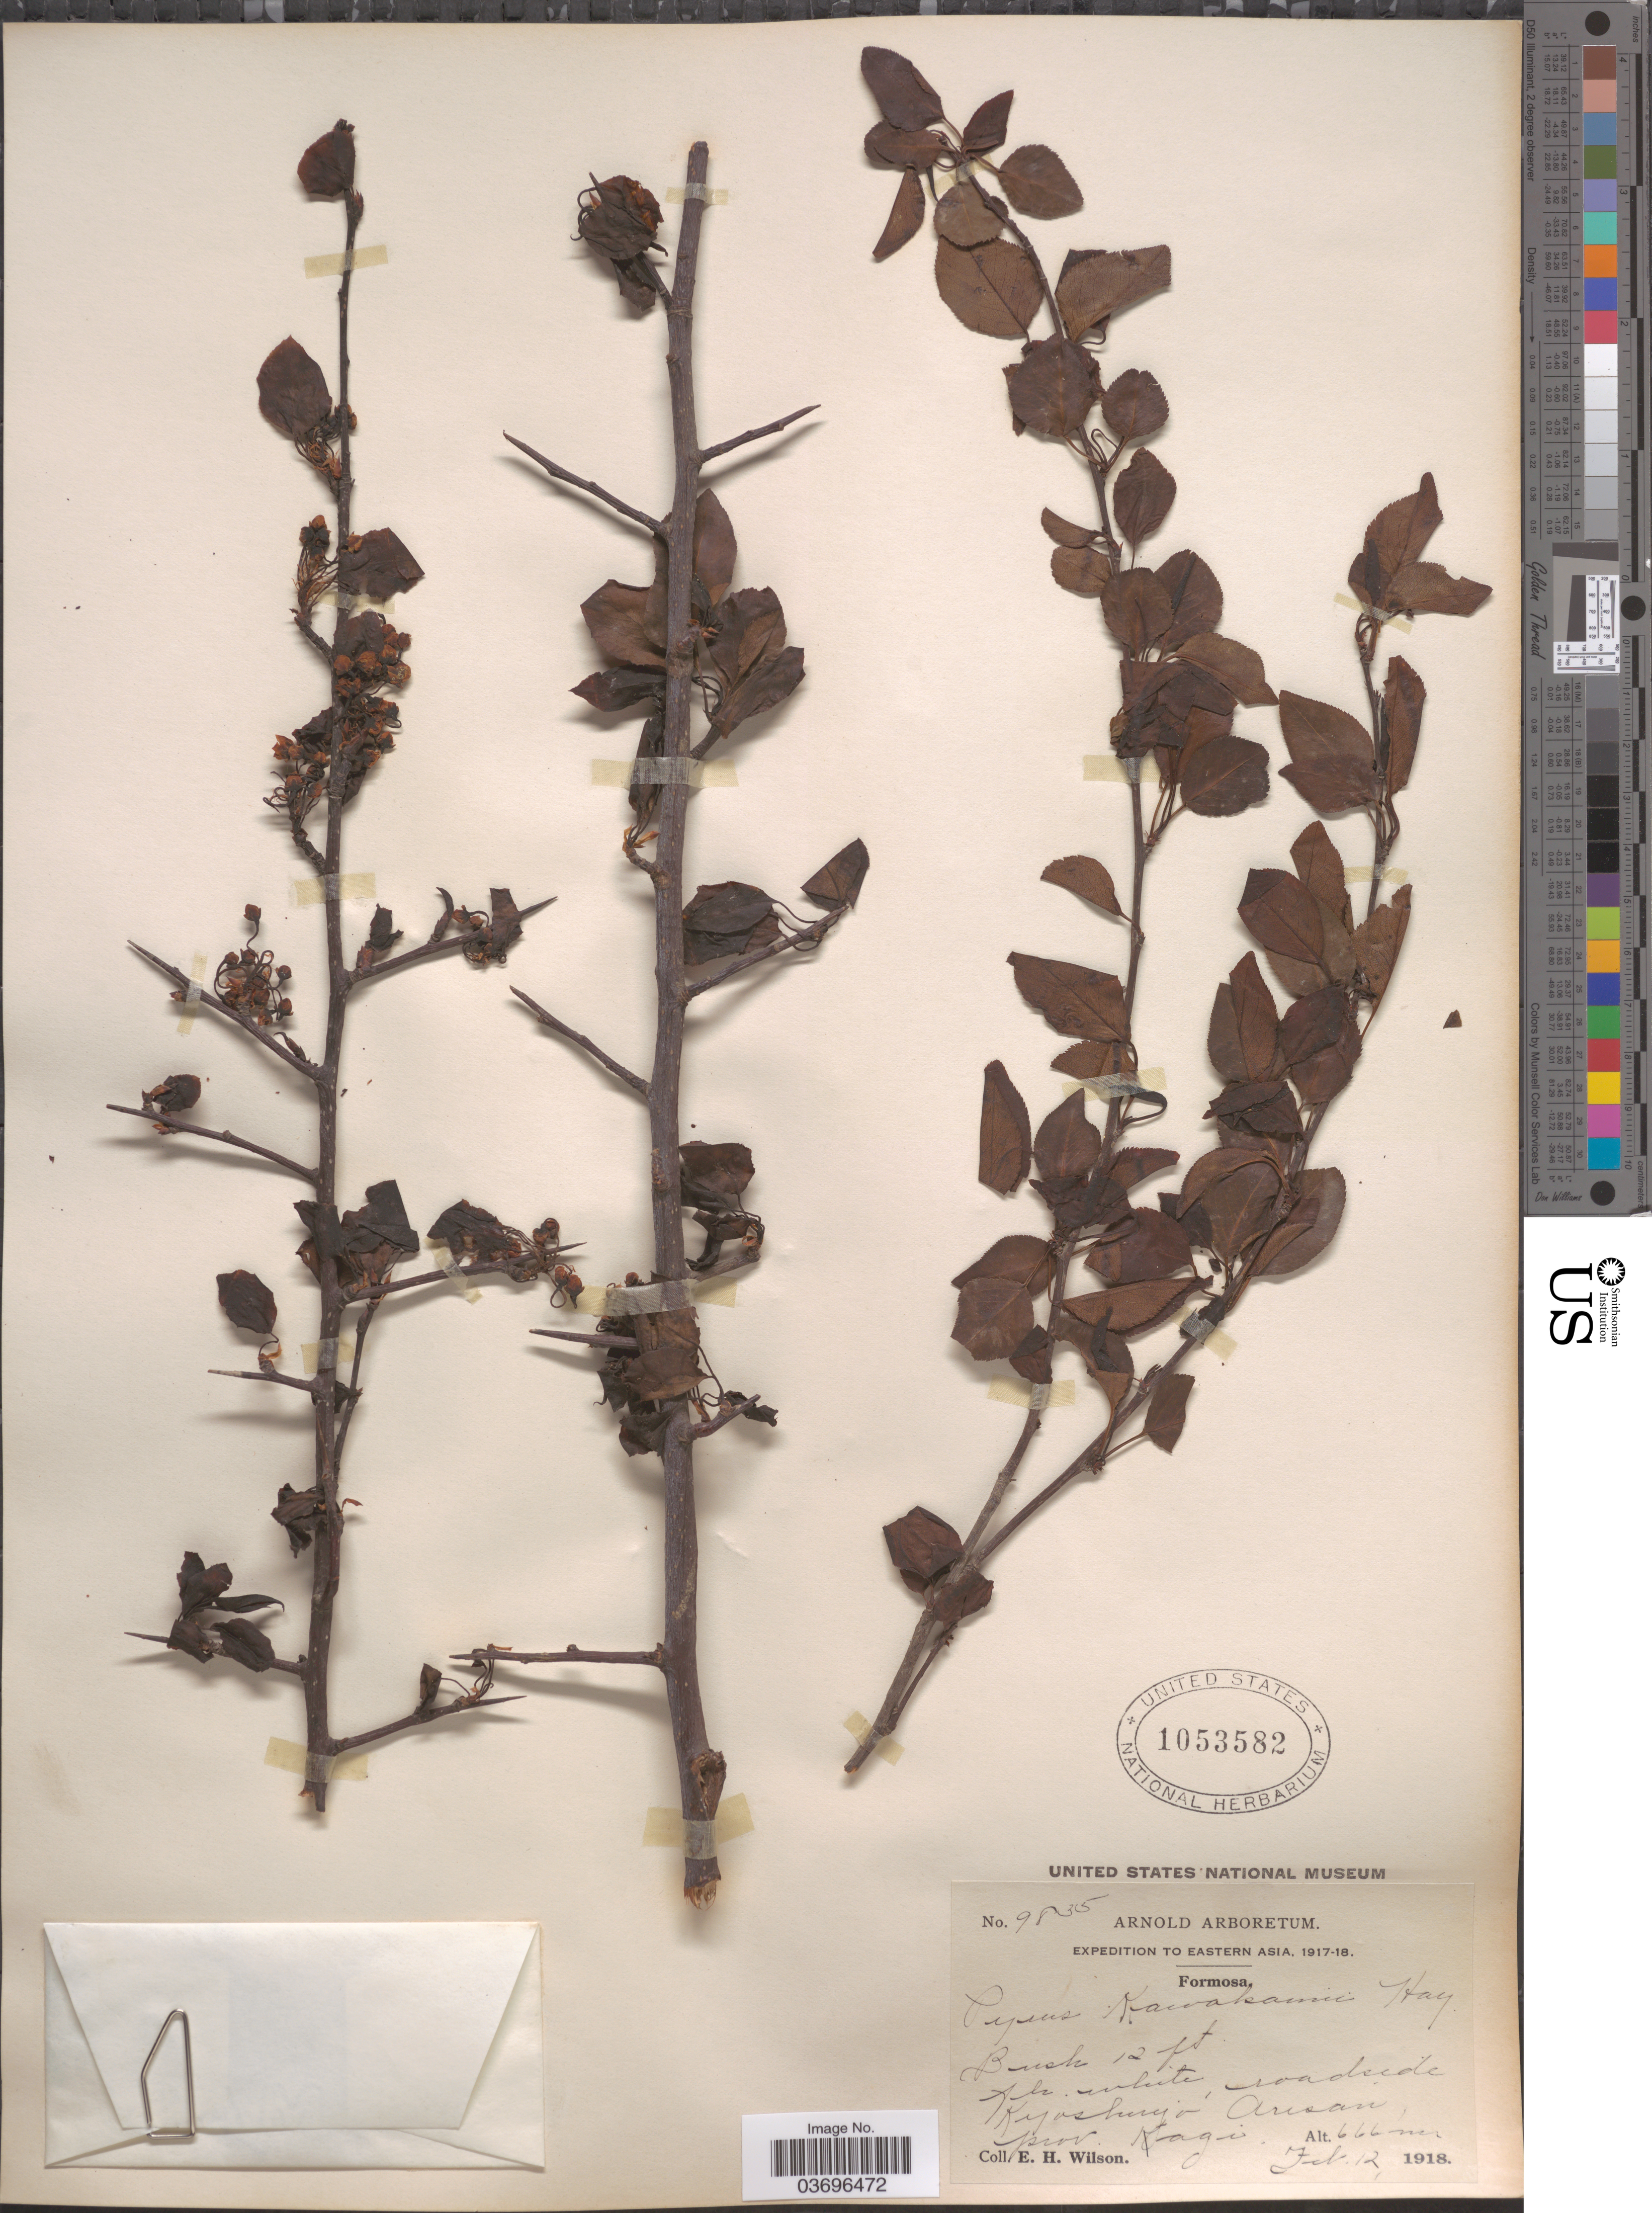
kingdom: Plantae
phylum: Tracheophyta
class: Magnoliopsida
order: Rosales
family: Rosaceae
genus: Pyrus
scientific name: Pyrus kawakamii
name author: Hayata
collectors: E. Wilson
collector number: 9835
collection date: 1918-02-12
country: Taiwan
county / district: Chiayi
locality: Formosa. Kyoshuyo Arisan, prov. Kagi.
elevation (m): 666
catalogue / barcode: US 1053582